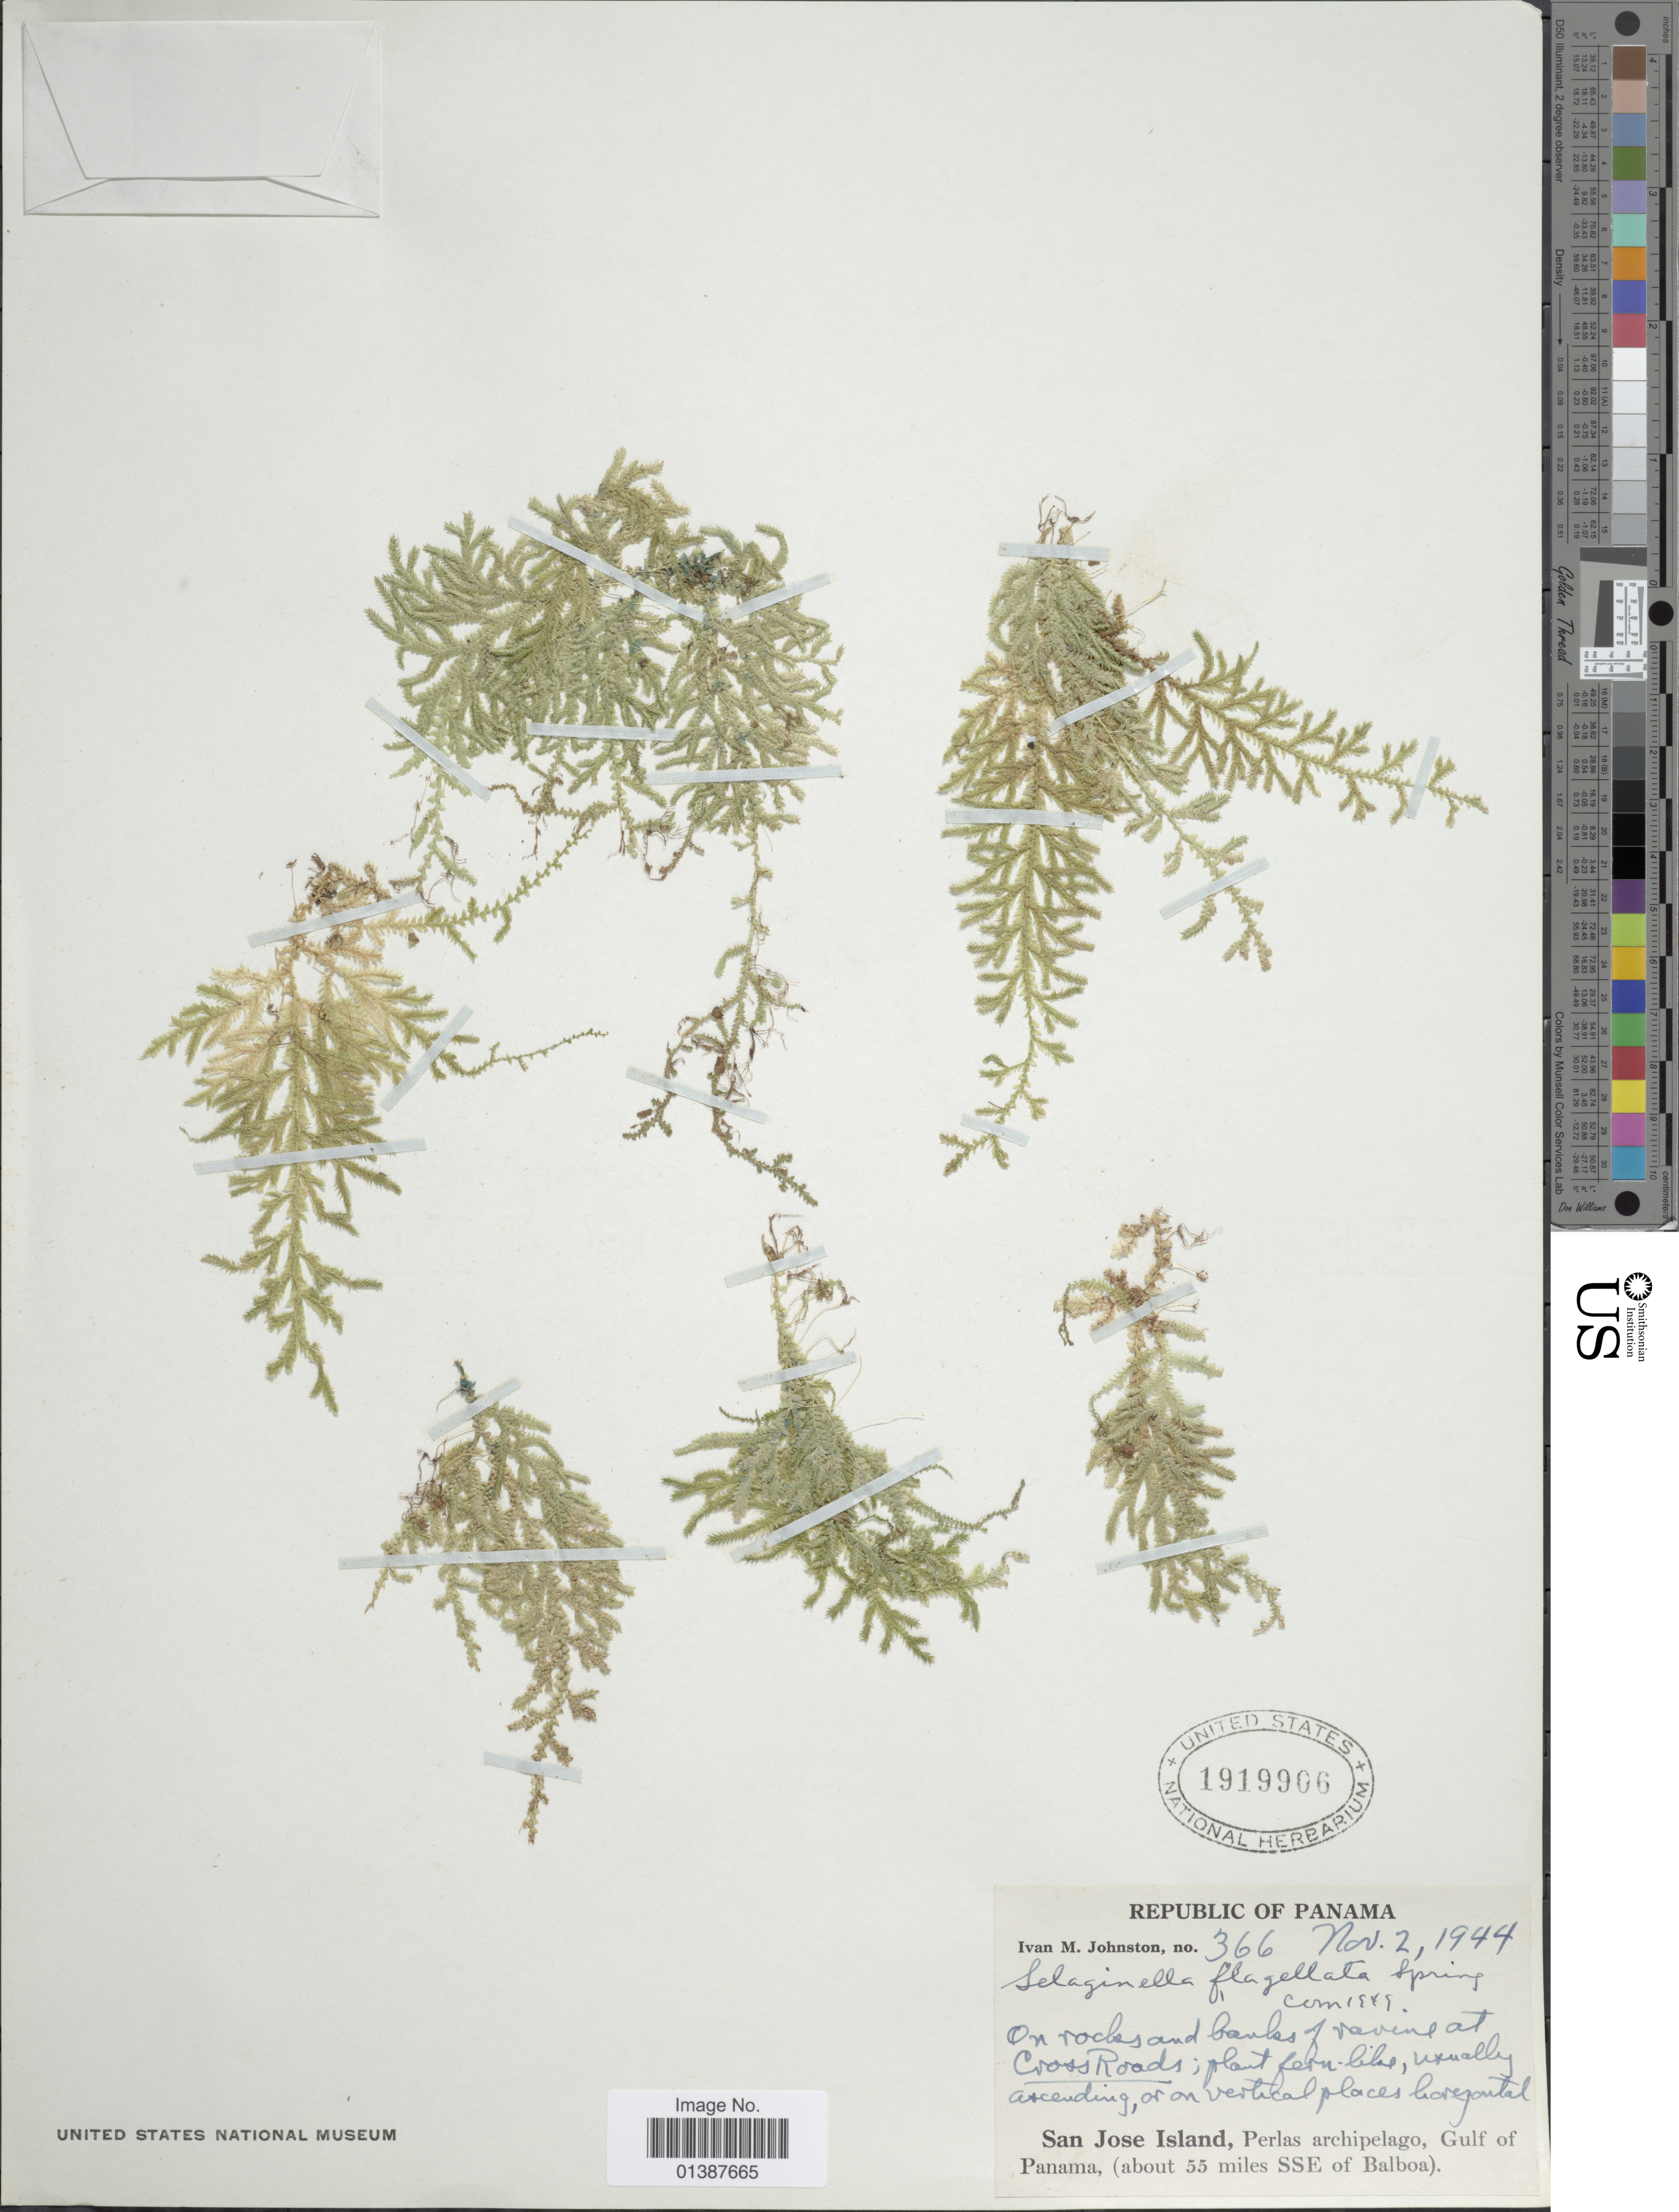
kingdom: Plantae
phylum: Tracheophyta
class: Lycopodiopsida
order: Selaginellales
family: Selaginellaceae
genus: Selaginella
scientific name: Selaginella flagellata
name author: Spring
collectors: I.M. Johnston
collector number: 366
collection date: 1944-11-02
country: Panama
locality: San Jose Island, Perlas archipelago, Gulf of Panama, (about 55 miles SSE of Balboa)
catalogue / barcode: US 1919906